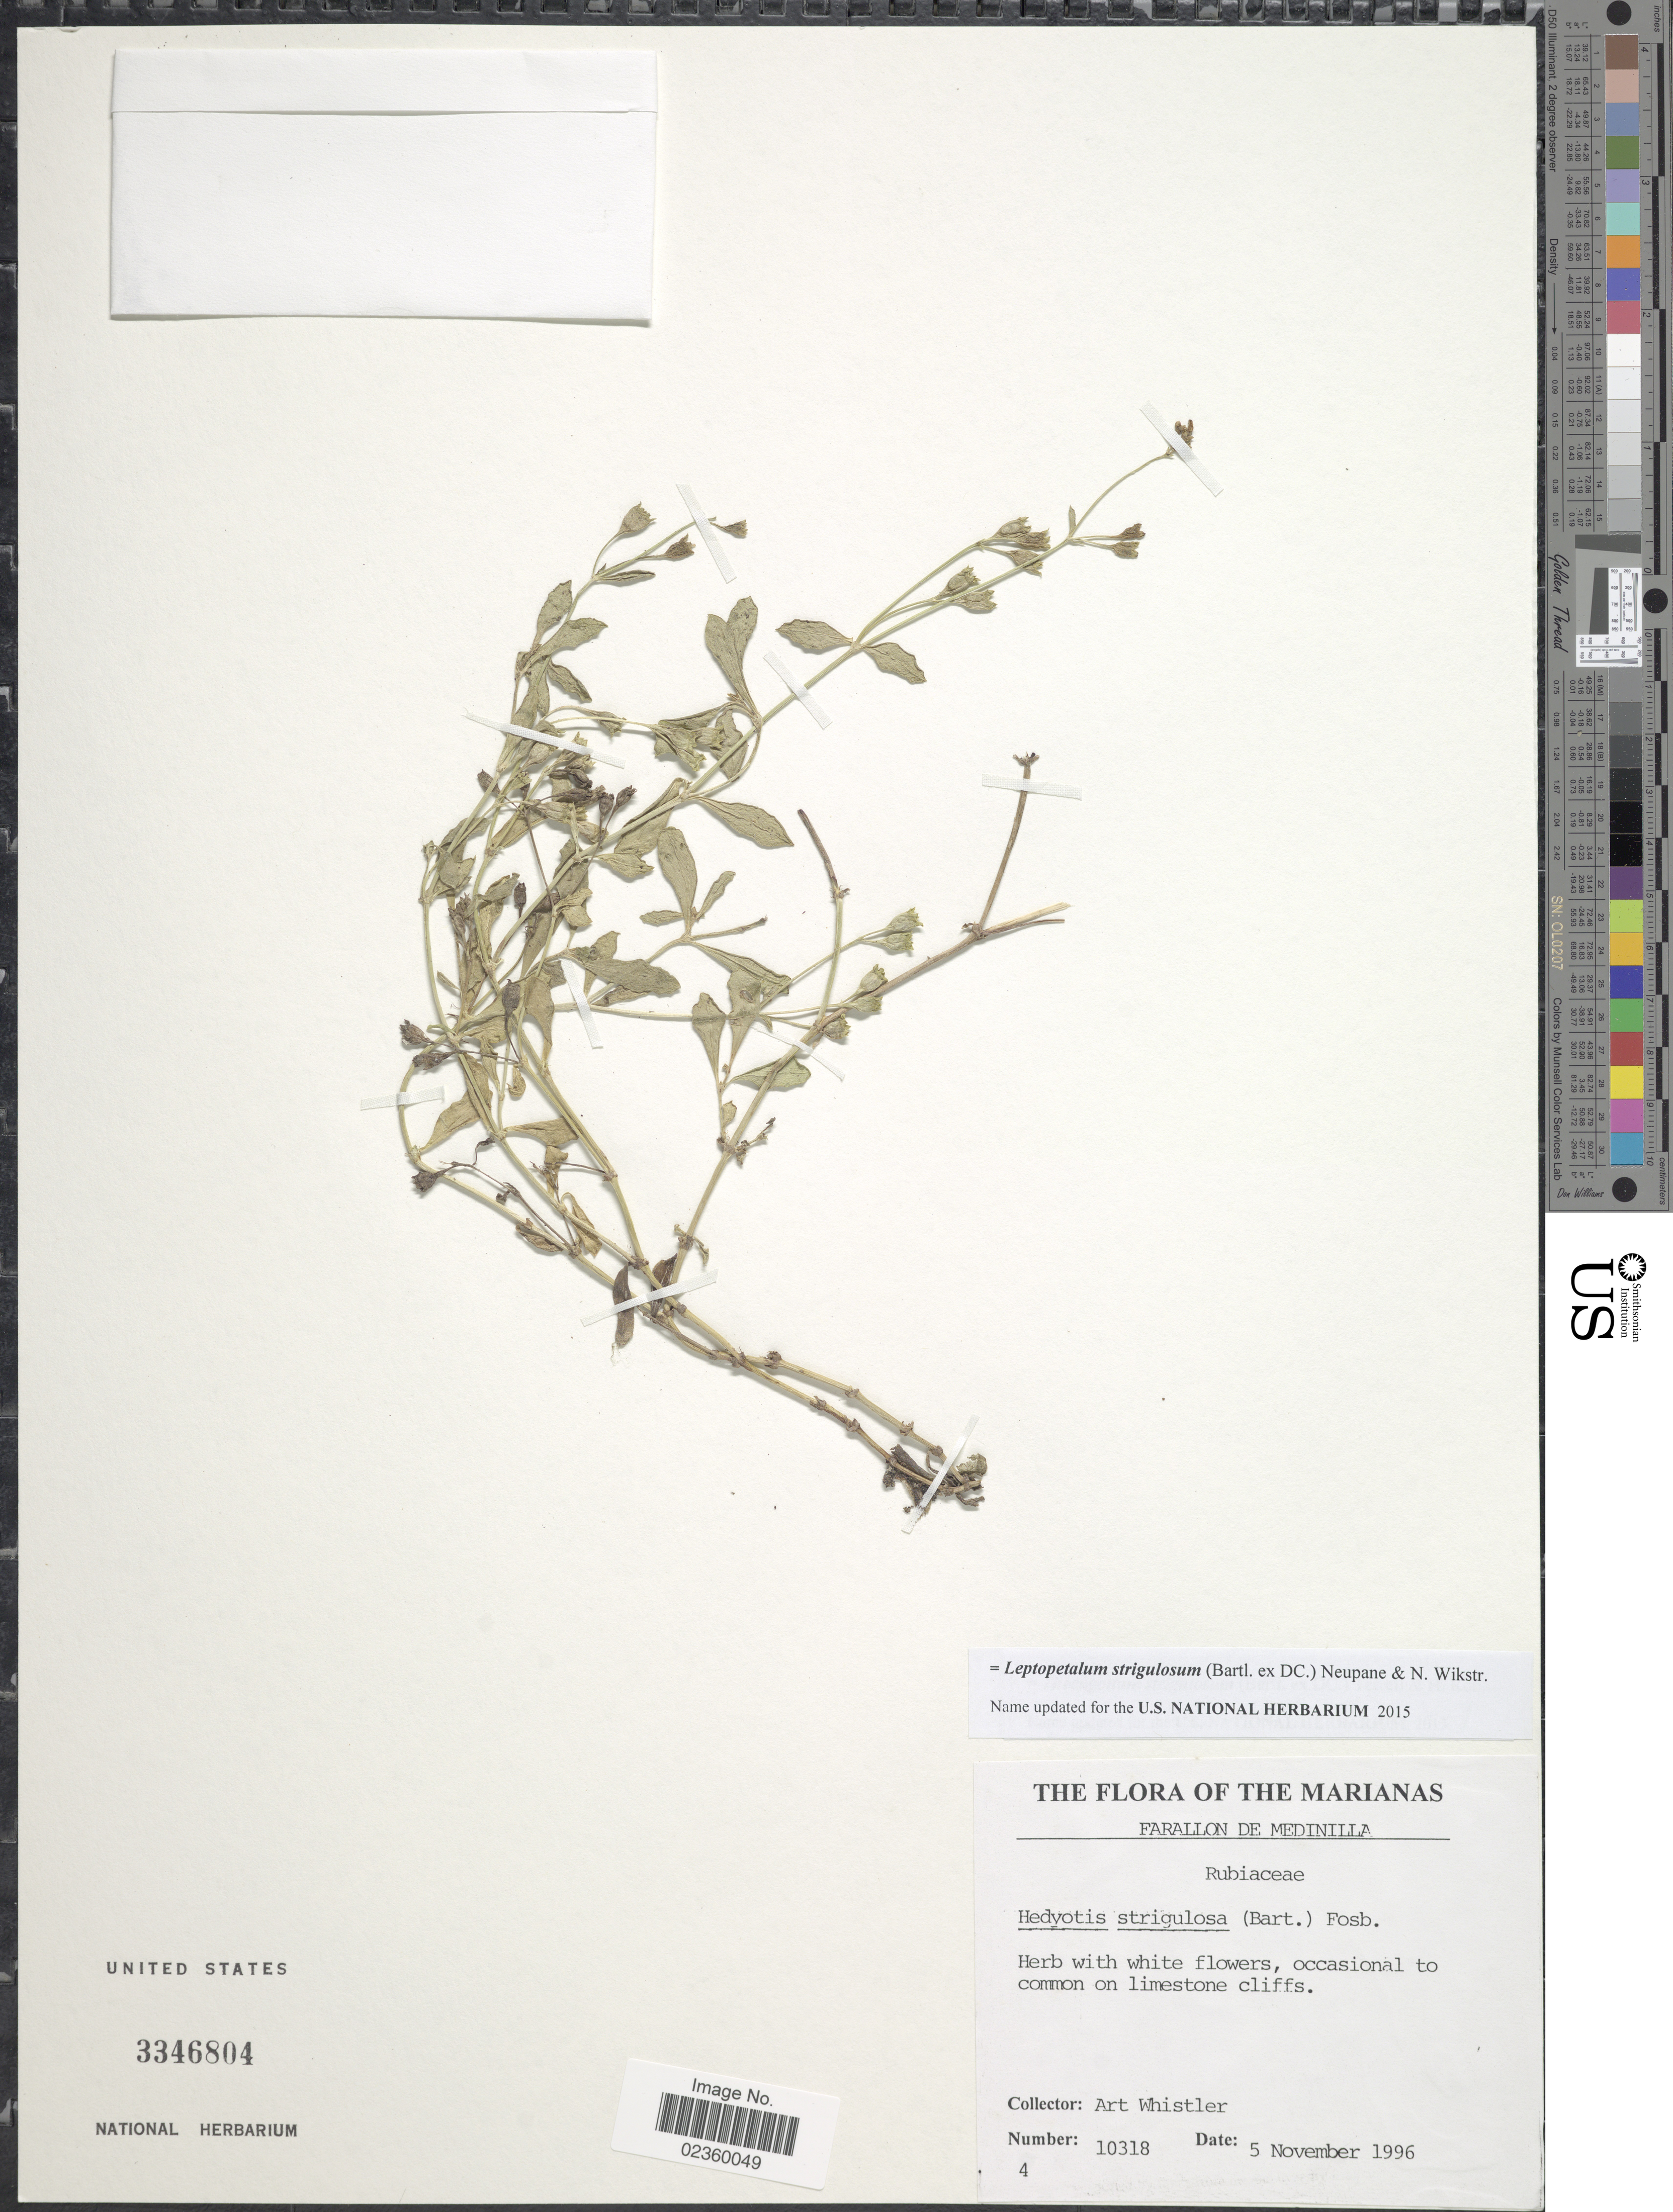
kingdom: Plantae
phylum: Tracheophyta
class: Magnoliopsida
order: Gentianales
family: Rubiaceae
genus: Leptopetalum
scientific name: Leptopetalum strigulosum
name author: (Bartl. ex DC.) Neupane & N. Wikstr.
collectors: A. Whistler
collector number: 10318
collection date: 1996-11-05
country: Northern Mariana Islands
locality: The Marianas. Farallon de Medinilla.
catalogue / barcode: US 3346804